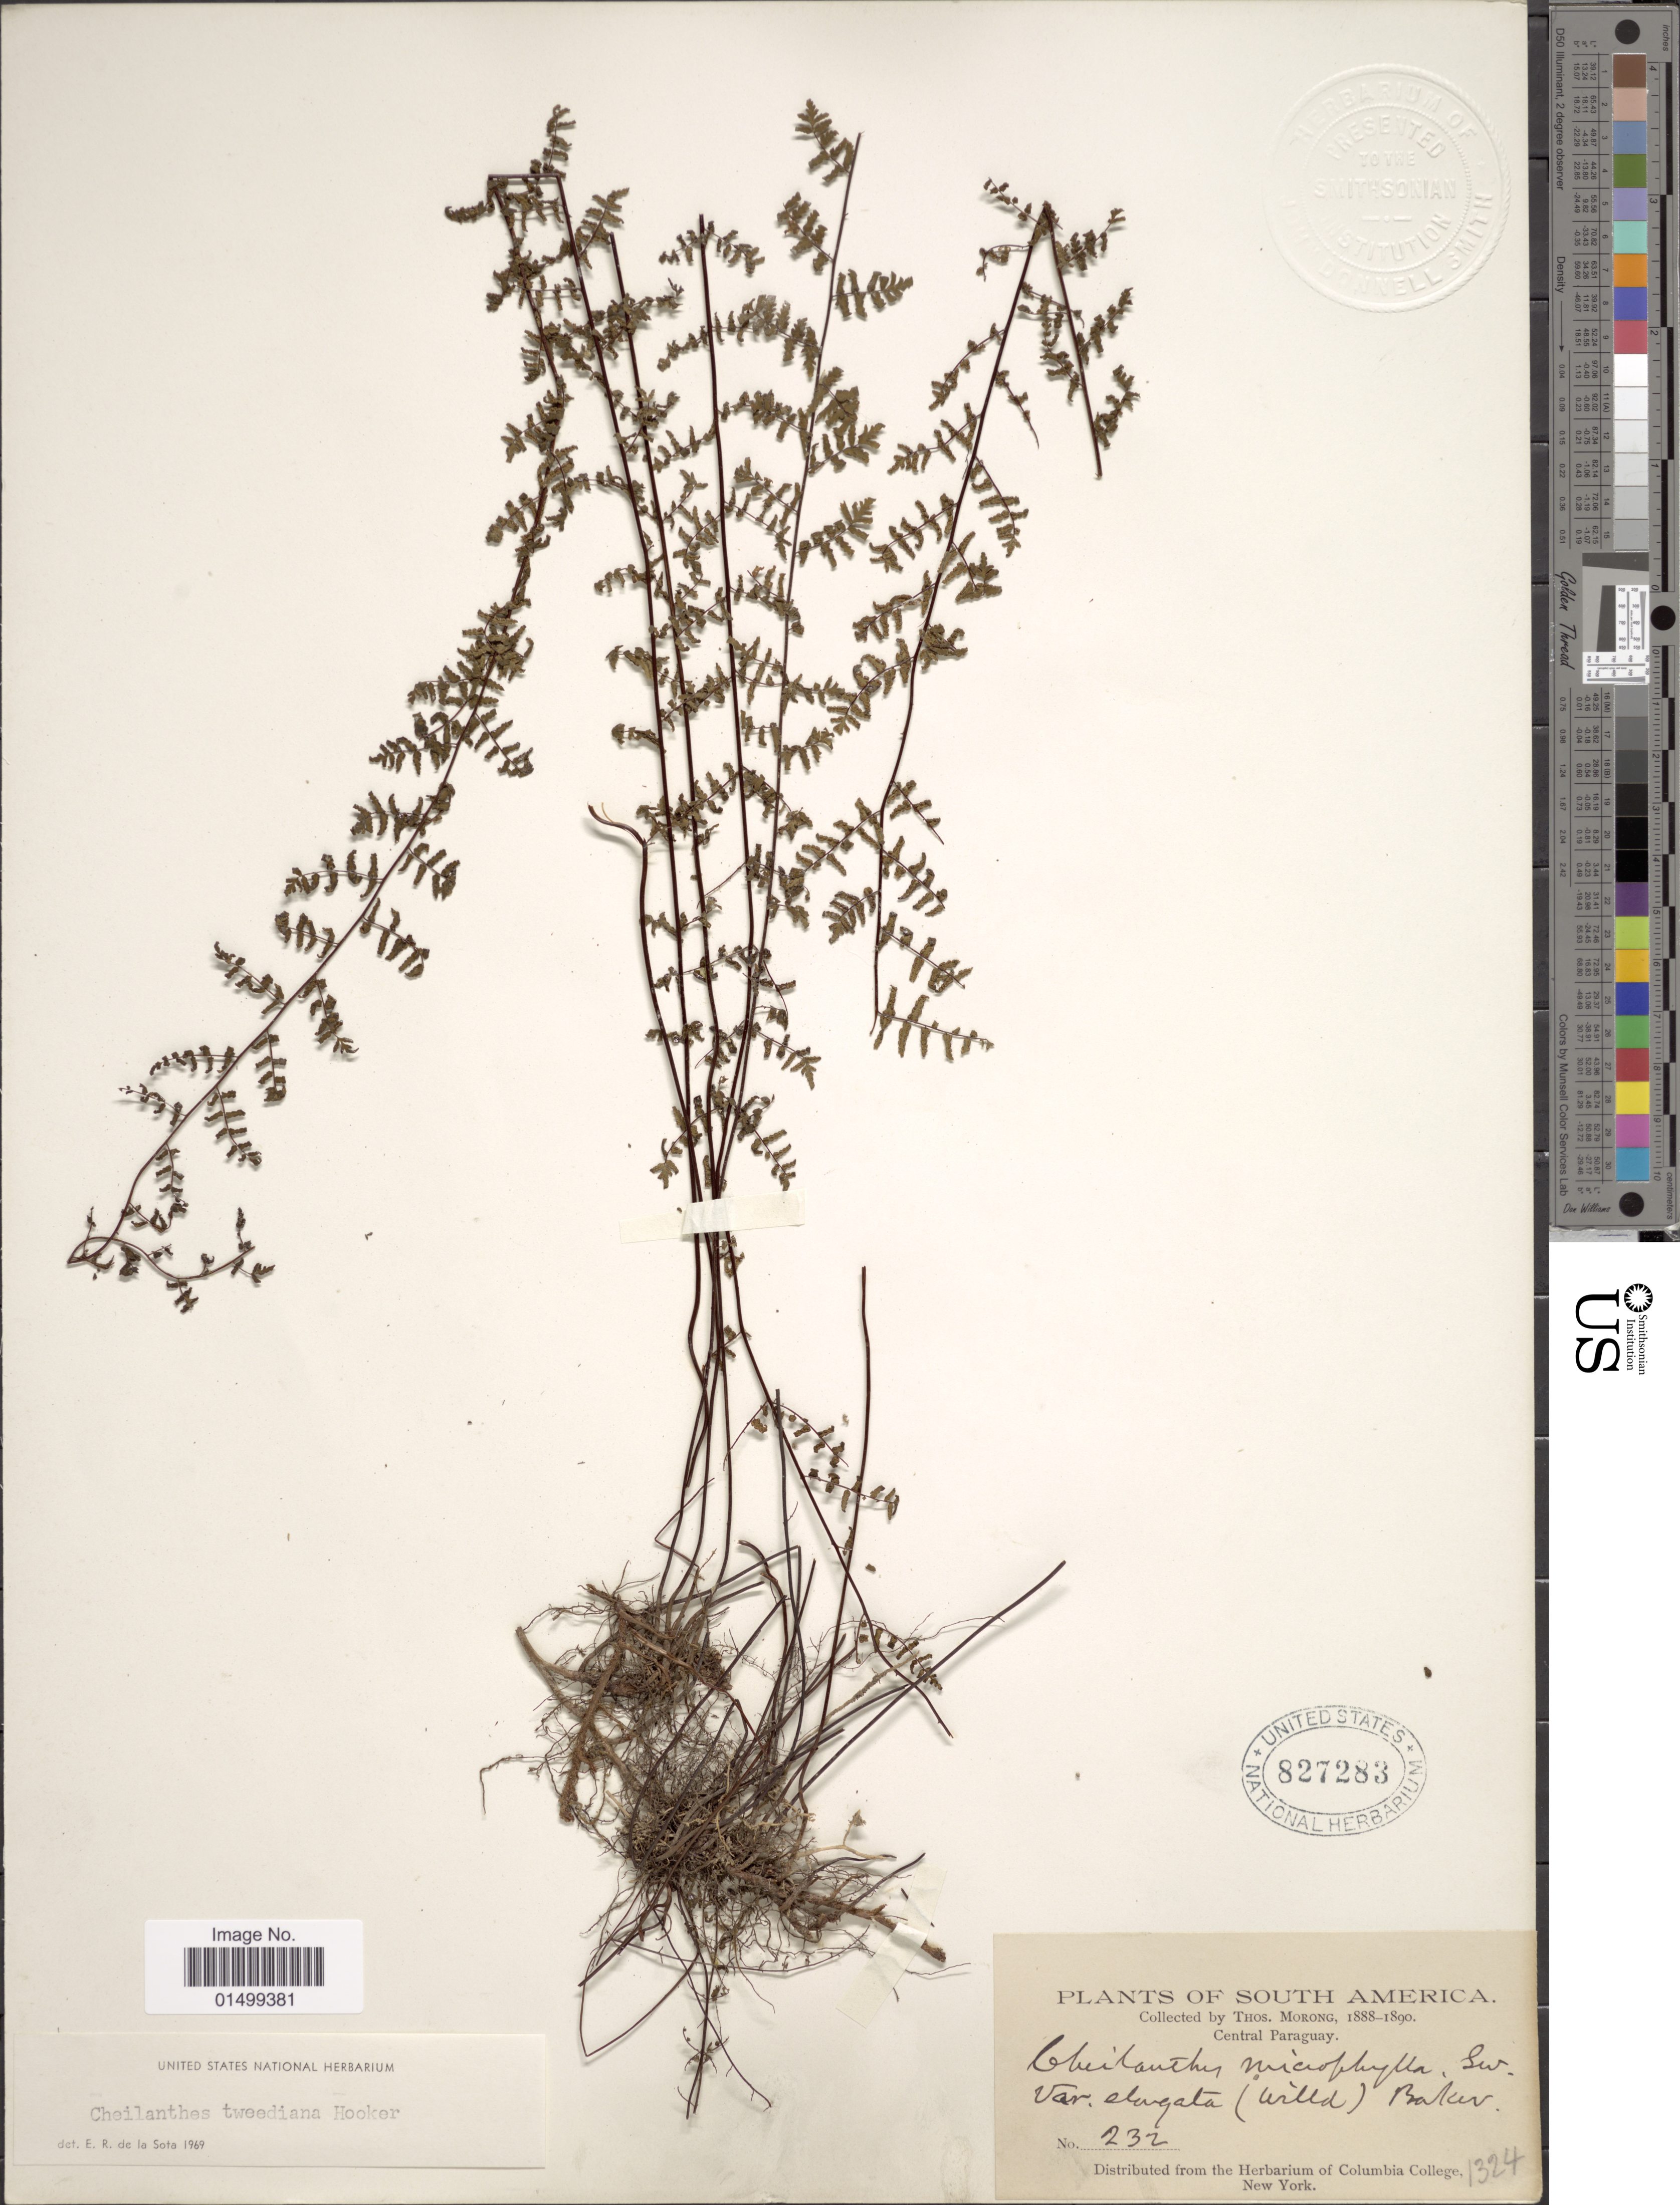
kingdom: Plantae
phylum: Tracheophyta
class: Polypodiopsida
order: Polypodiales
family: Pteridaceae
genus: Cheilanthes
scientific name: Cheilanthes tweediana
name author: Hook.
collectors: ex herb. T. Morong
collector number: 232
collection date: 1888/1890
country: Paraguay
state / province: Central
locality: Central Paraguay.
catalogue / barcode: US 827283